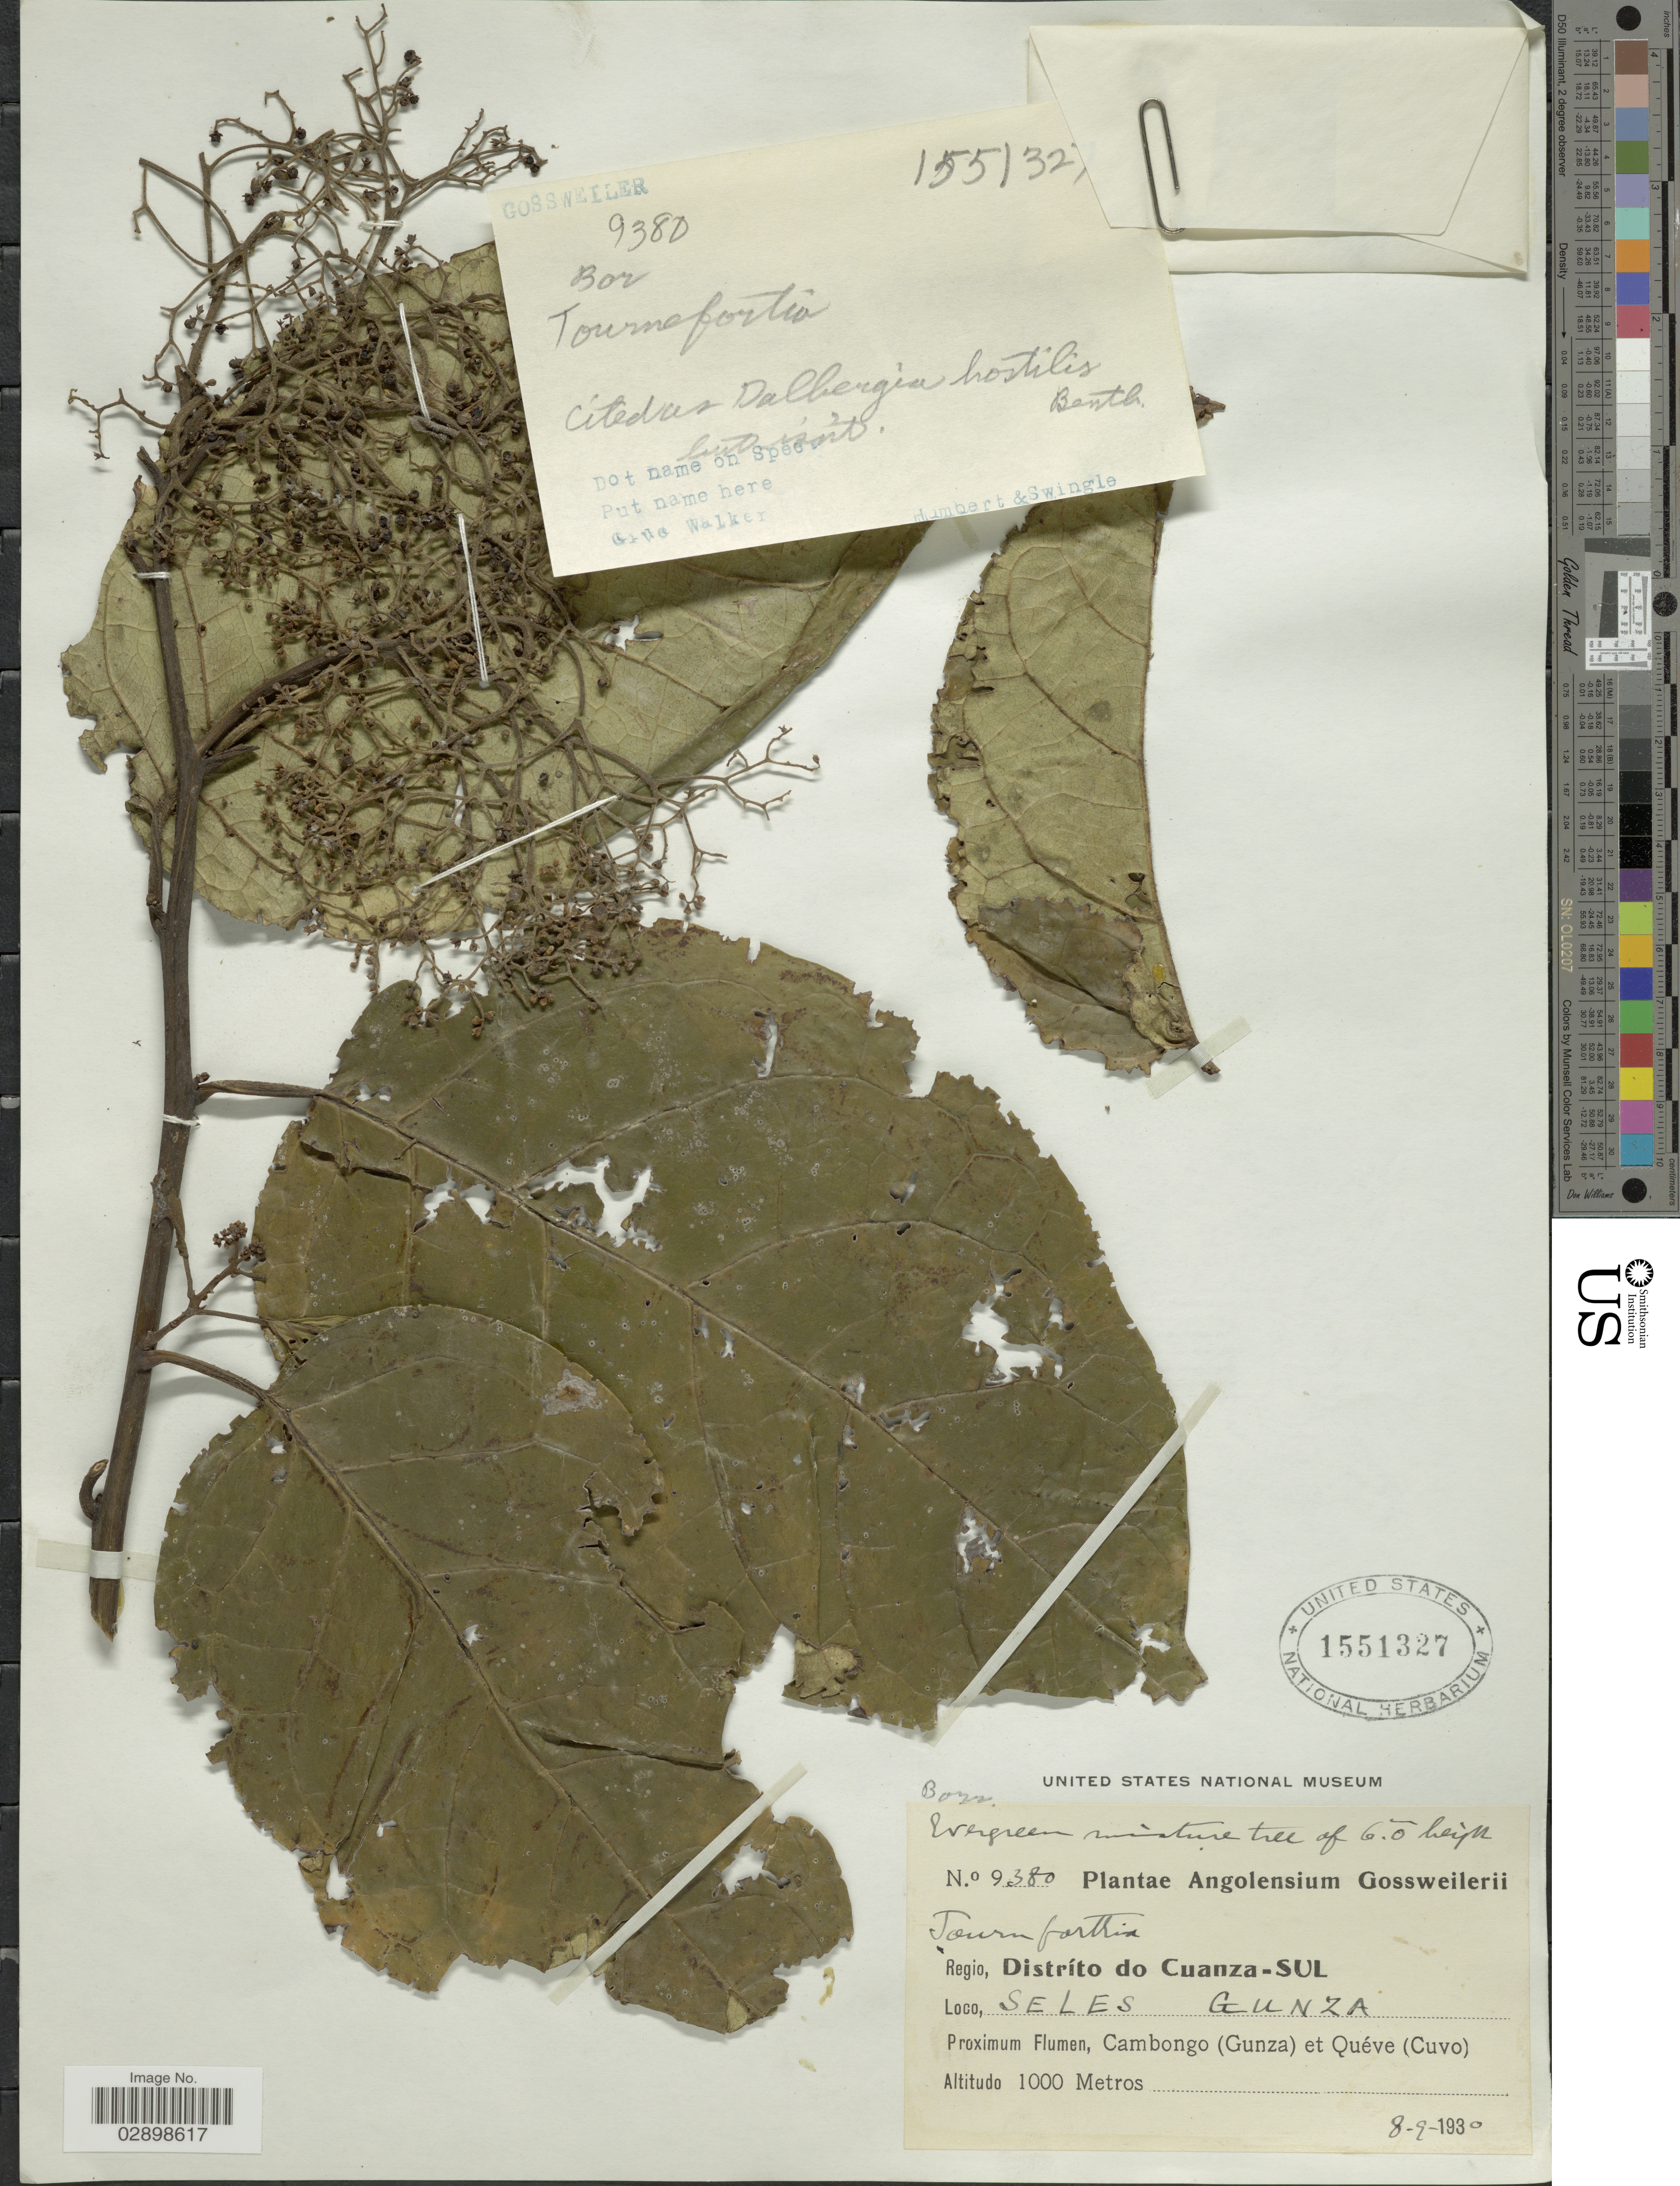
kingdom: Plantae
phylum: Tracheophyta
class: Magnoliopsida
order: Boraginales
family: Heliotropiaceae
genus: Tournefortia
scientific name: Tournefortia sp.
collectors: -. Gossweiler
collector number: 9380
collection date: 1930-09-08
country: Angola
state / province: Cuanza Sul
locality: Regio, Distríto do Cuanza-Sul. Seles Gunza. Cambongo (Gunza) et Quéve (Cuvo).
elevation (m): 1000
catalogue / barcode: US 1551327